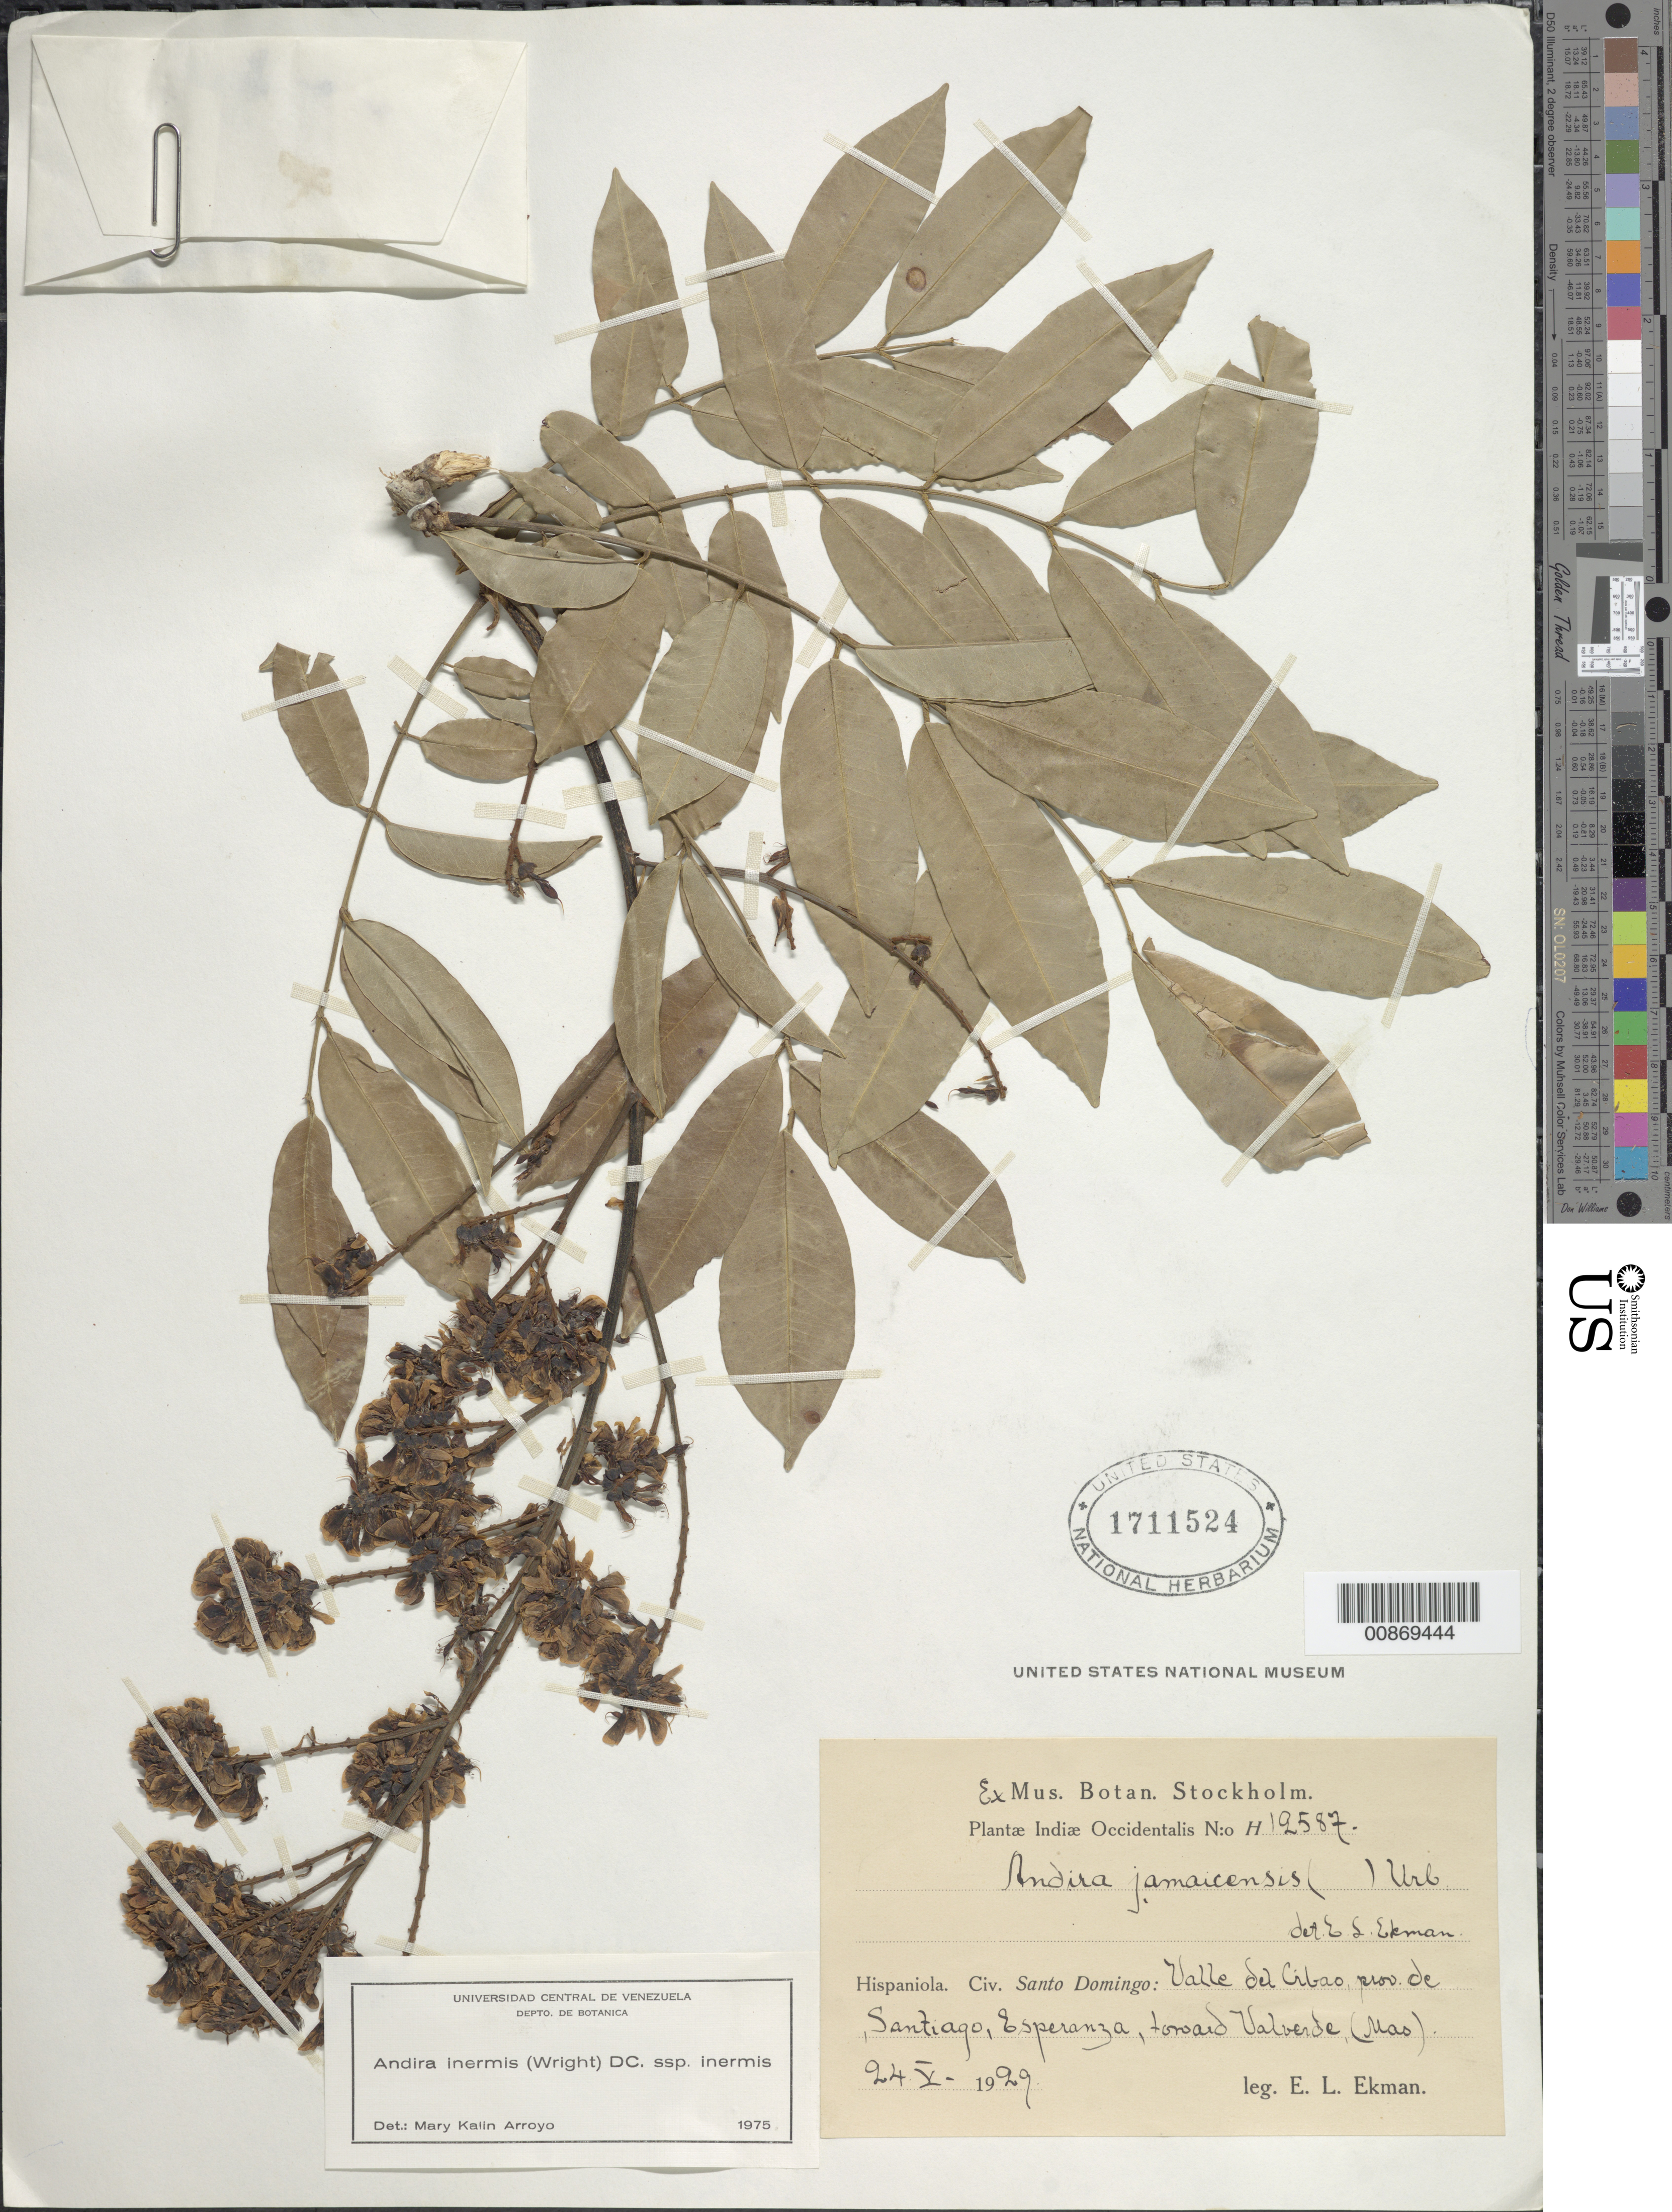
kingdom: Plantae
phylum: Tracheophyta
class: Magnoliopsida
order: Fabales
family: Fabaceae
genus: Andira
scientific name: Andira inermis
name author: (W. Wright) Kunth ex DC.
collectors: E. L. Ekman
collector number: H 12587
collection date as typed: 24 May 1929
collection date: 1929-05-24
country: Dominican Republic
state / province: Santiago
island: Hispaniola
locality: Valle del Cibao, Esperanza, toward Valverde (Mao).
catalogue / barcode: US 1711524